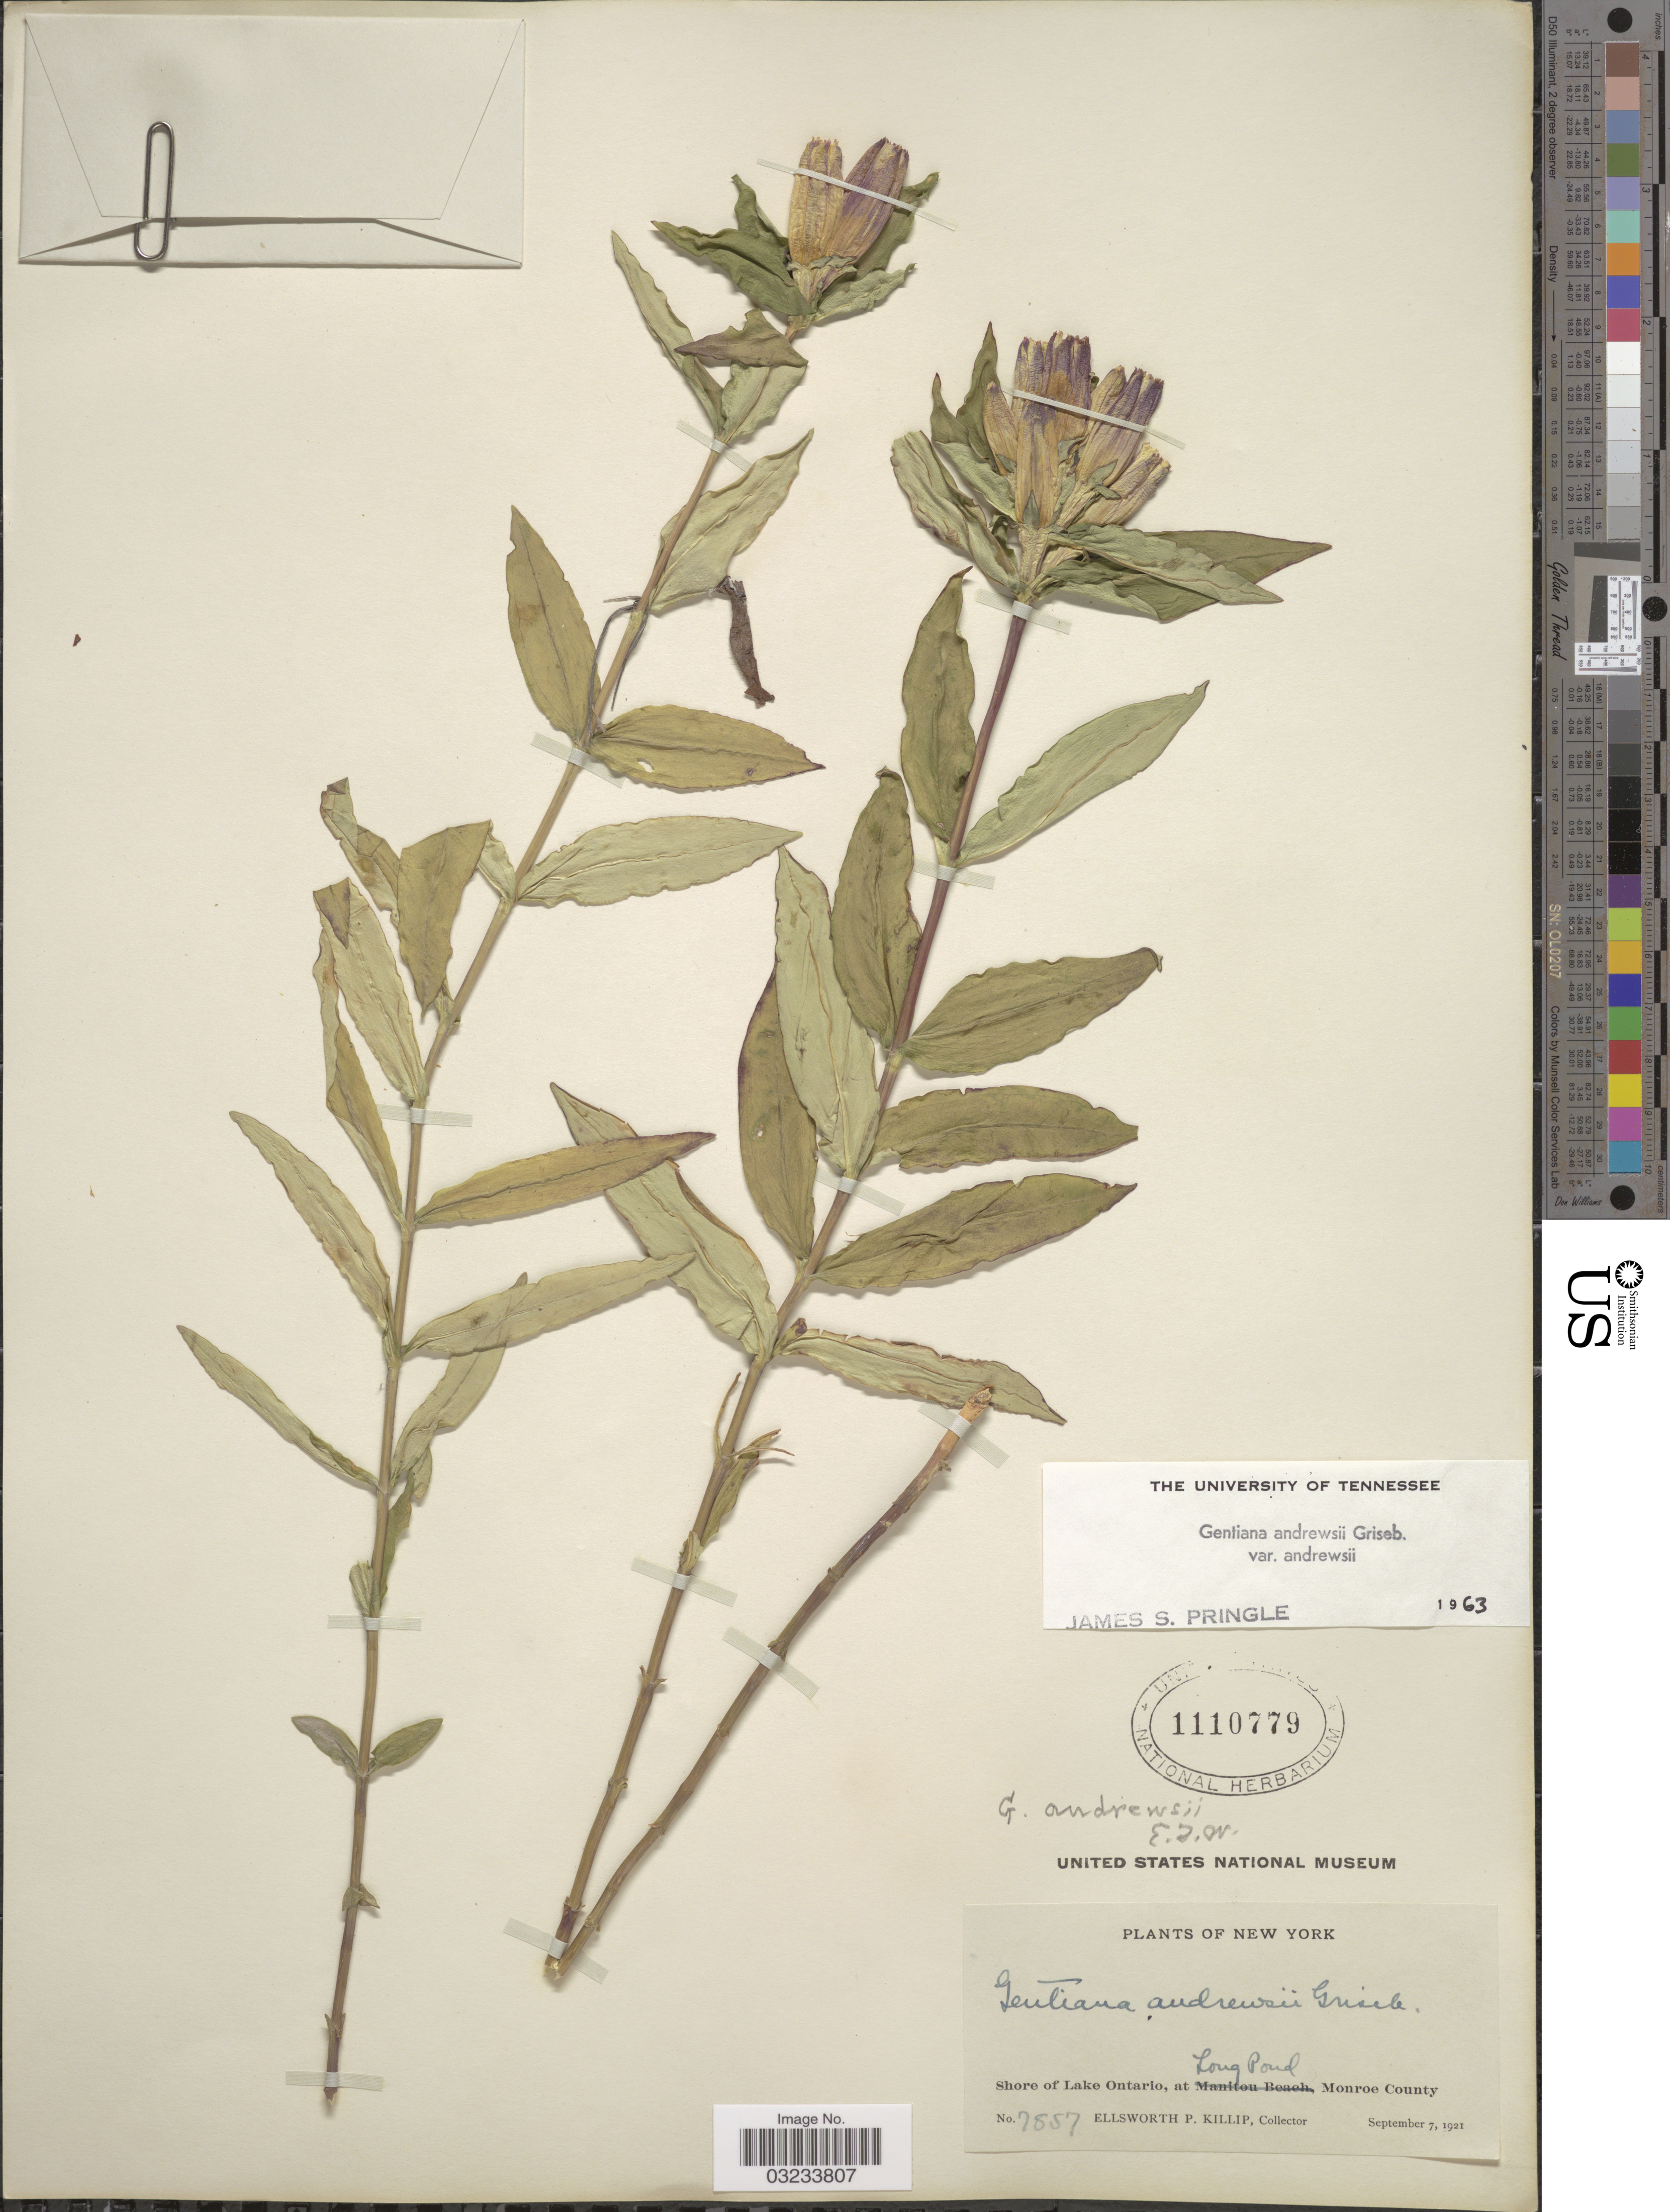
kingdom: Plantae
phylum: Tracheophyta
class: Magnoliopsida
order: Gentianales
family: Gentianaceae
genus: Gentiana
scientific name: Gentiana andrewsii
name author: Griseb.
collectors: E. P. Killip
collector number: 7857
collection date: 1921-09-07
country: United States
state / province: New York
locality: Shore of Lake Ontario, Long Pond, Monroe County.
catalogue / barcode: US 1110779